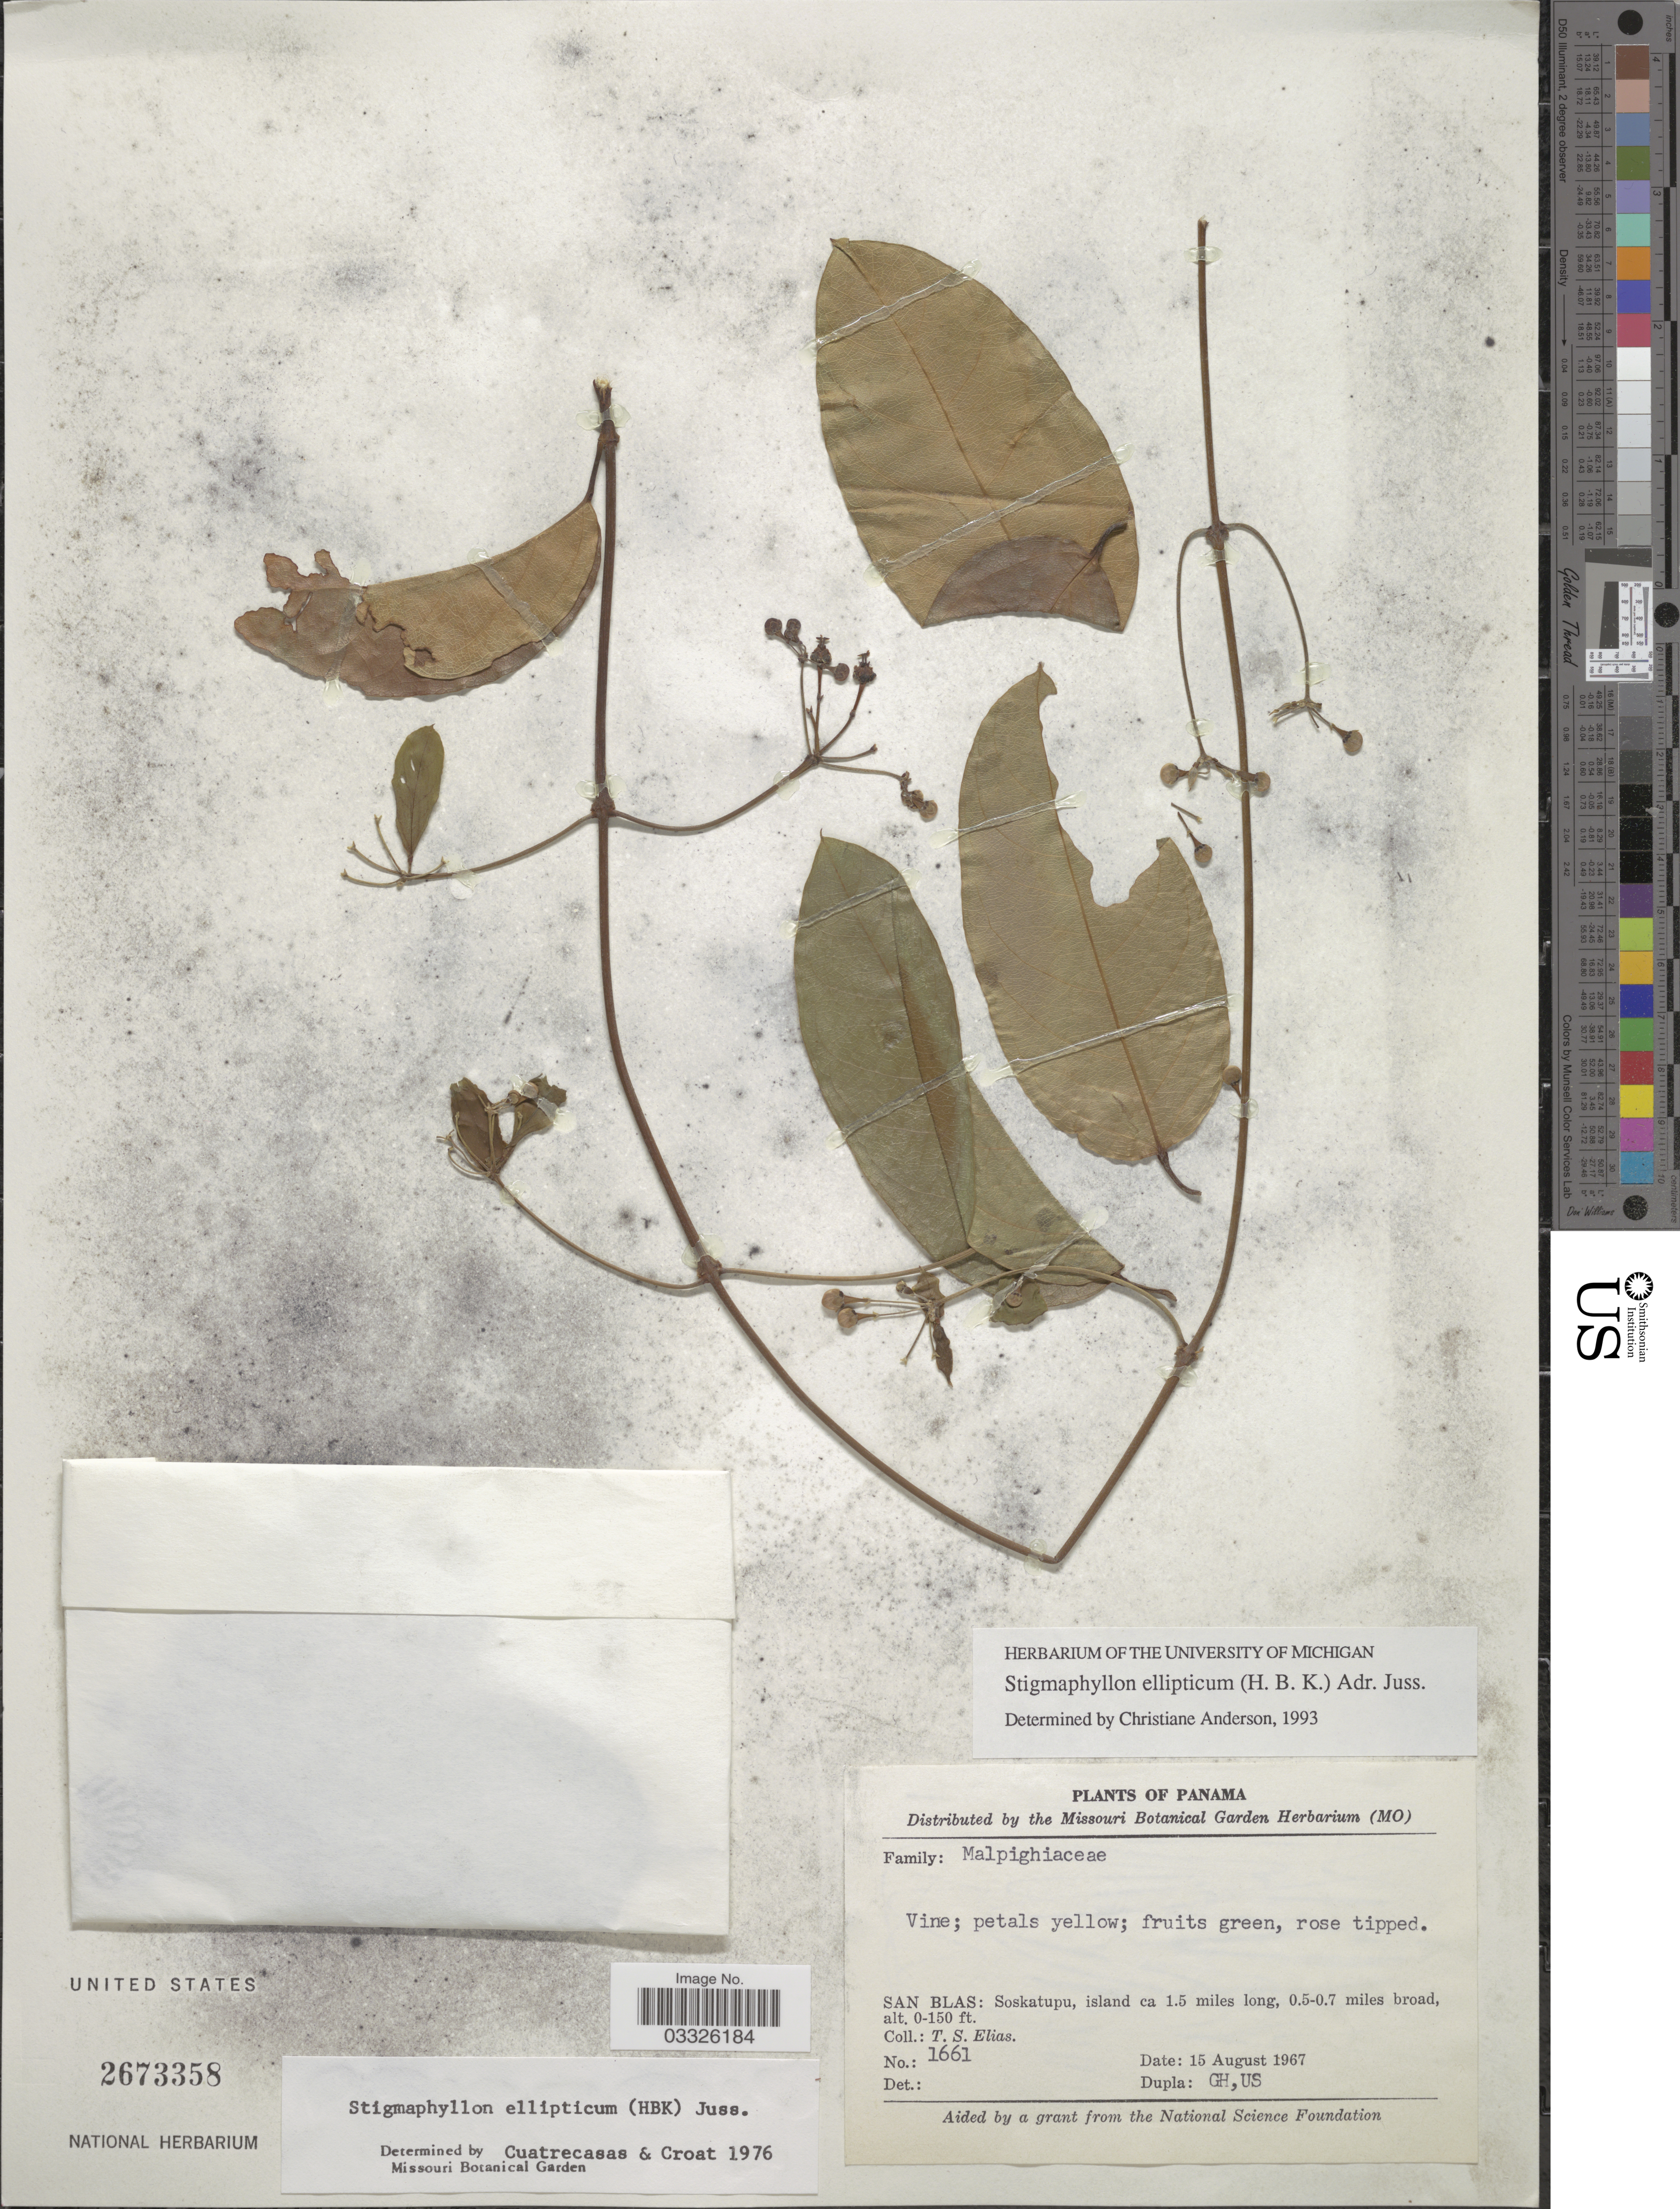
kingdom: Plantae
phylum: Tracheophyta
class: Magnoliopsida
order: Malpighiales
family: Malpighiaceae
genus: Stigmaphyllon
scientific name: Stigmaphyllon ellipticum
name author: (Kunth) A. Juss.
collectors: T. S. Elias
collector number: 1661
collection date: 1967-08-15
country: Panama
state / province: Kuna Yala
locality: San Blas: Soskatupu, island ca 1.5 miles long, 0.5-0.7 miles broad.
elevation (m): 0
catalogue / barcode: US 2673358